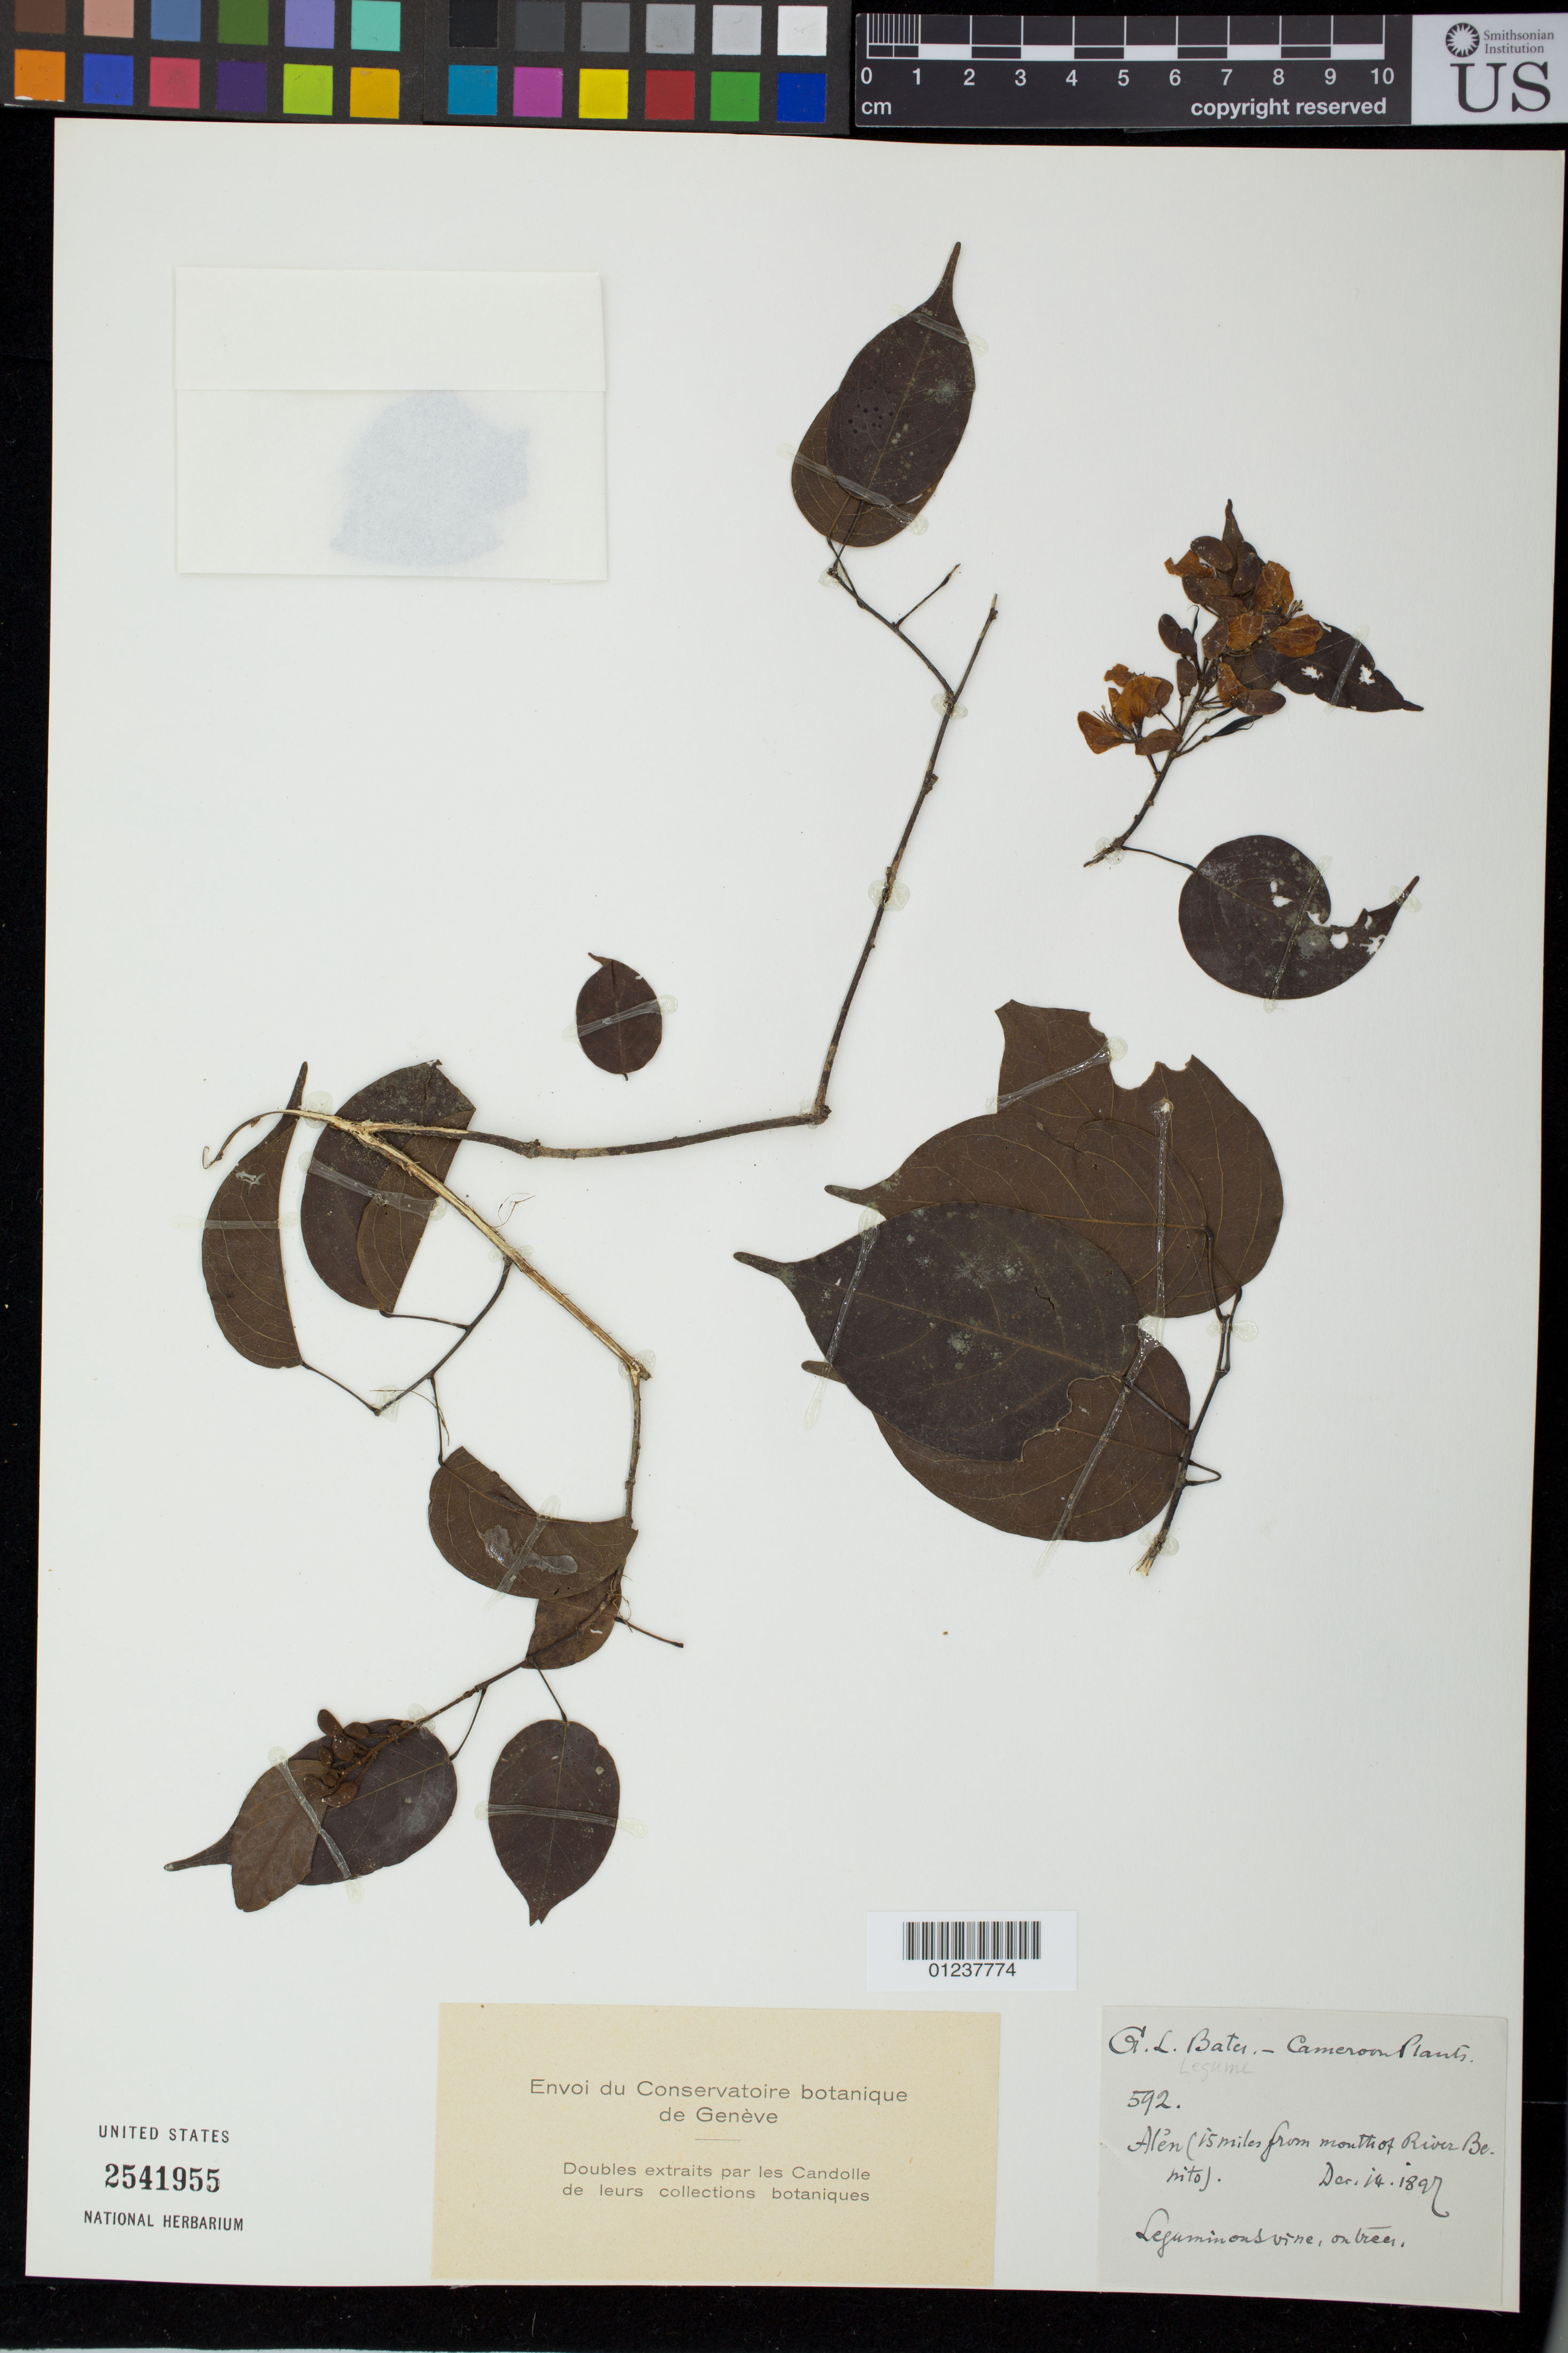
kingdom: Plantae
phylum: Tracheophyta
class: Magnoliopsida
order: Fabales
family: Fabaceae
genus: Dalbergia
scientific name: Dalbergia sp.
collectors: G. Bates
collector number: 592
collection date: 1897-12-14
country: Cameroon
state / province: Sud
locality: Alen (15 miles from mouth of River Benito).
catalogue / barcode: US 2541995